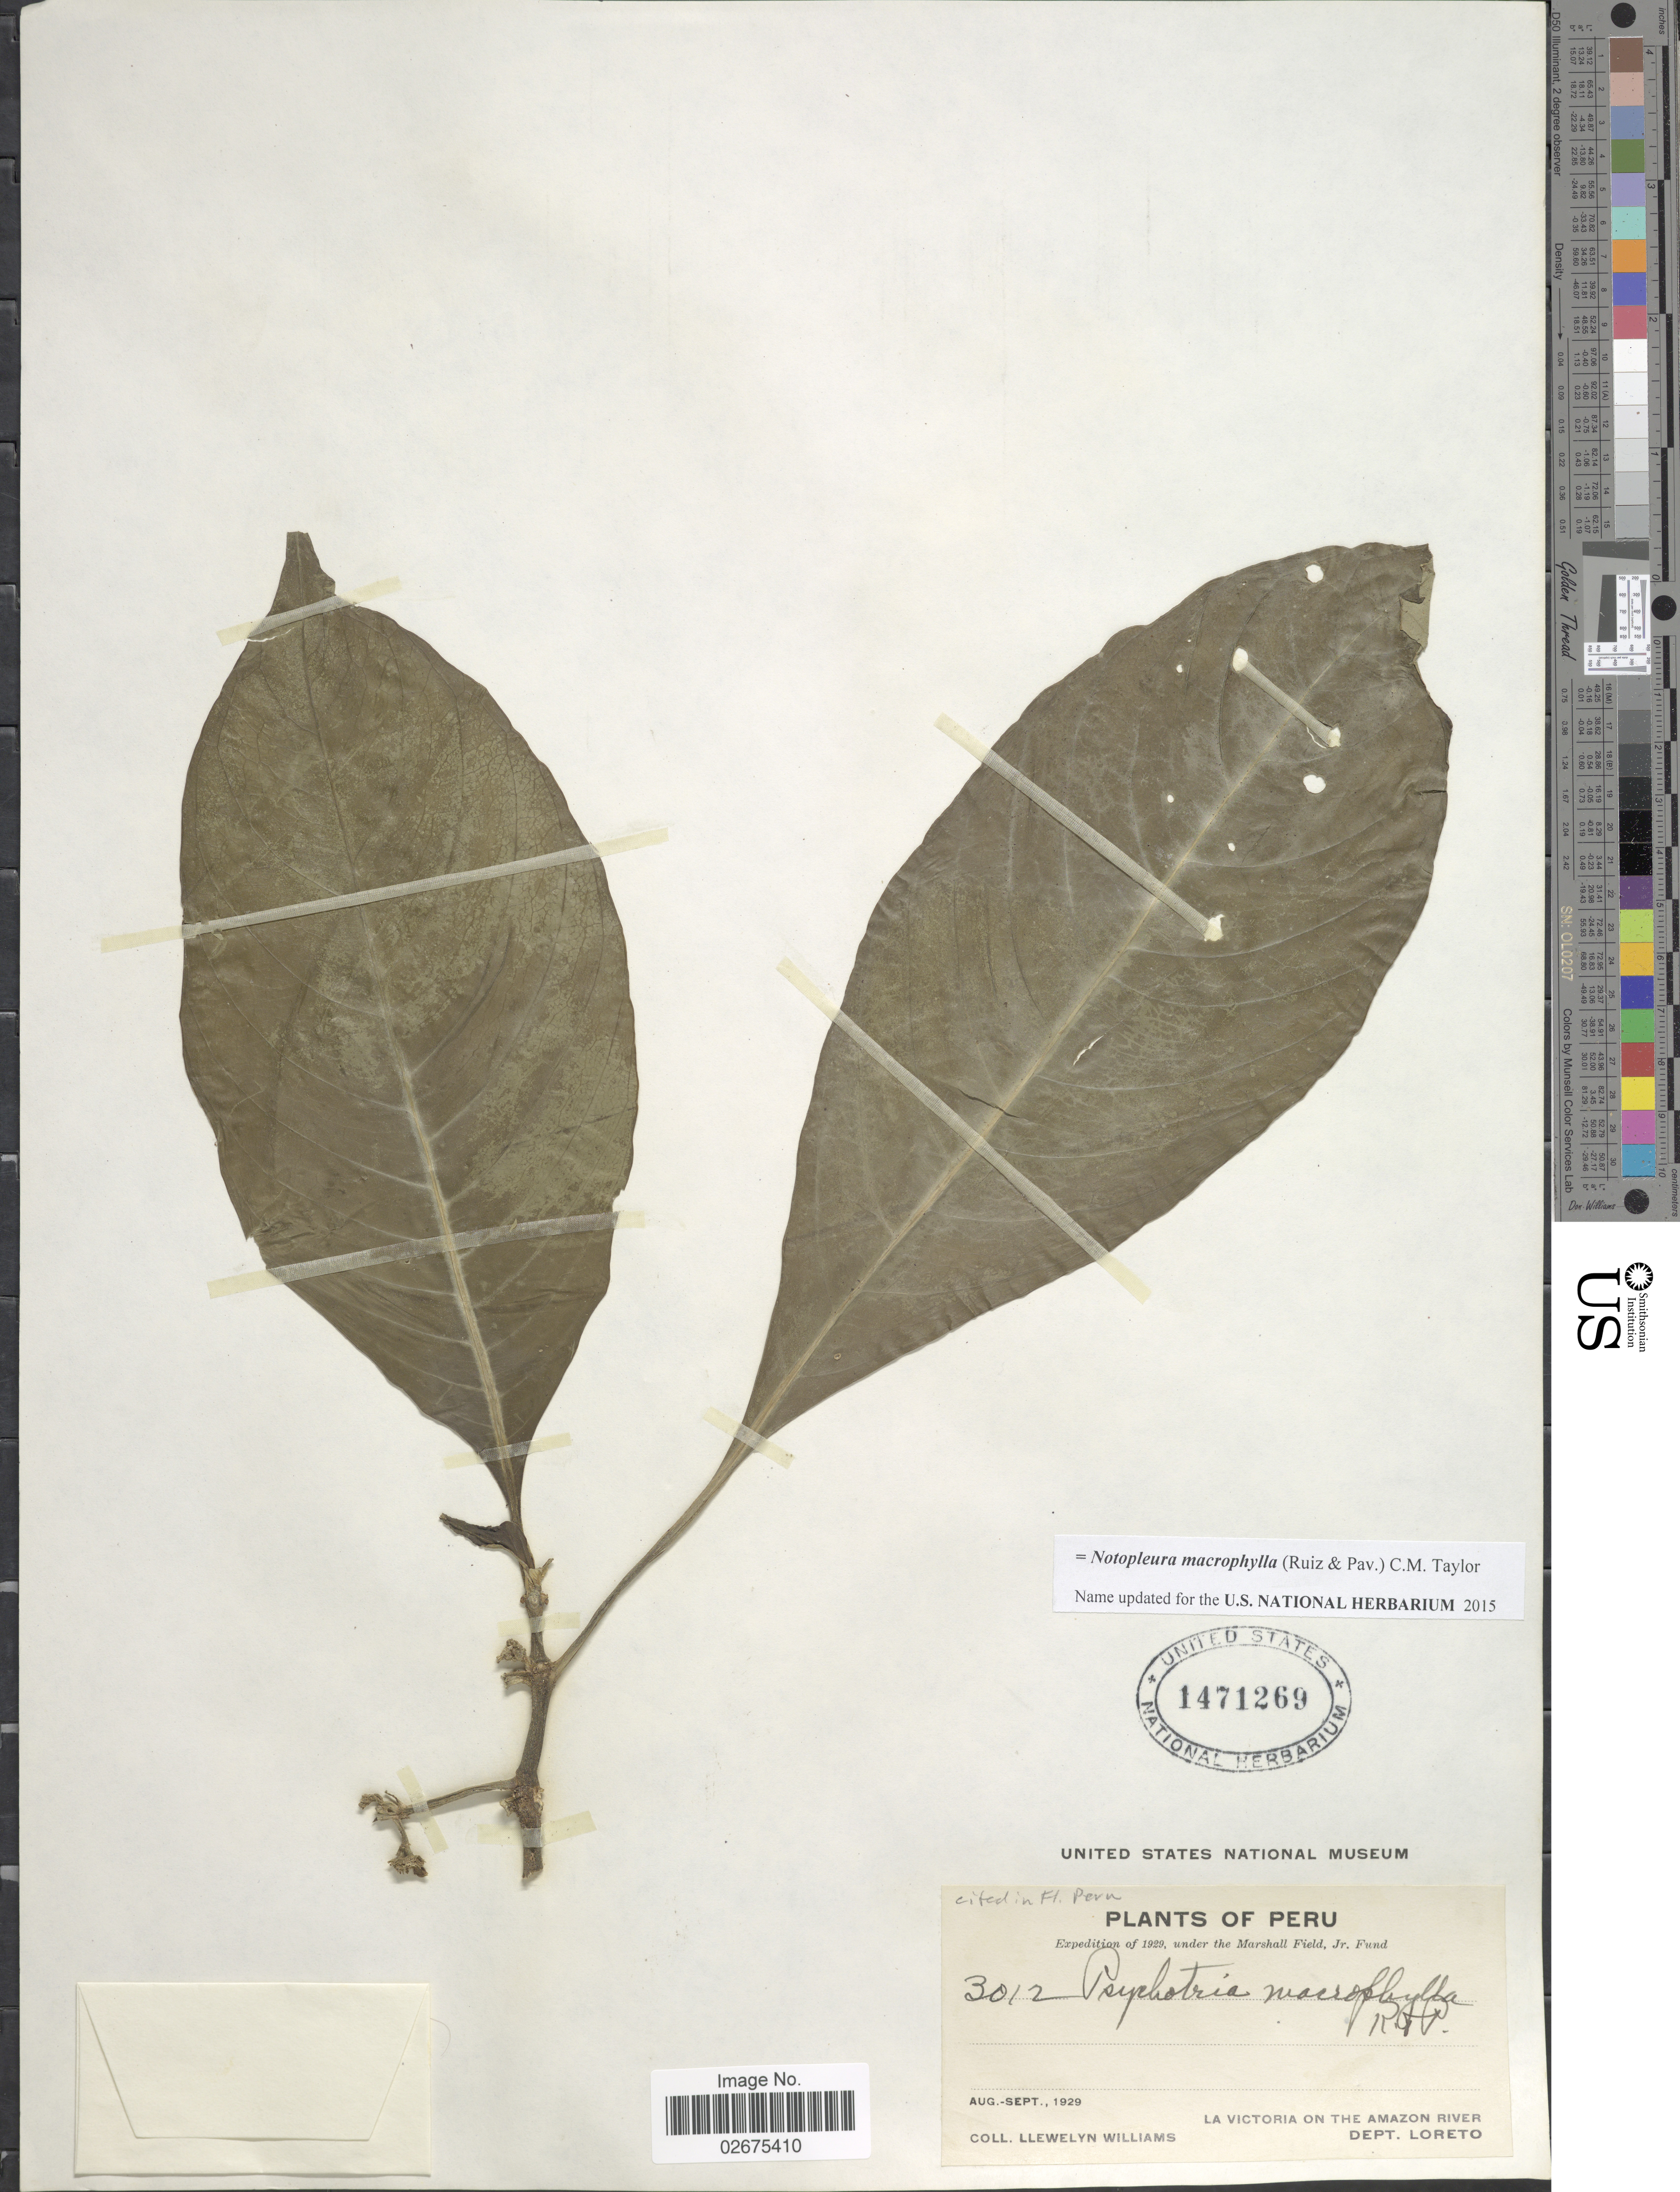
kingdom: Plantae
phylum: Tracheophyta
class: Magnoliopsida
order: Gentianales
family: Rubiaceae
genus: Notopleura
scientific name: Notopleura macrophylla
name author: (Ruiz & Pav.) C.M. Taylor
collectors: Ll. Williams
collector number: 3012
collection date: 1929-08/1929-09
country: Peru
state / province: Loreto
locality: La Victoria on the Amazon River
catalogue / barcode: US 1471269